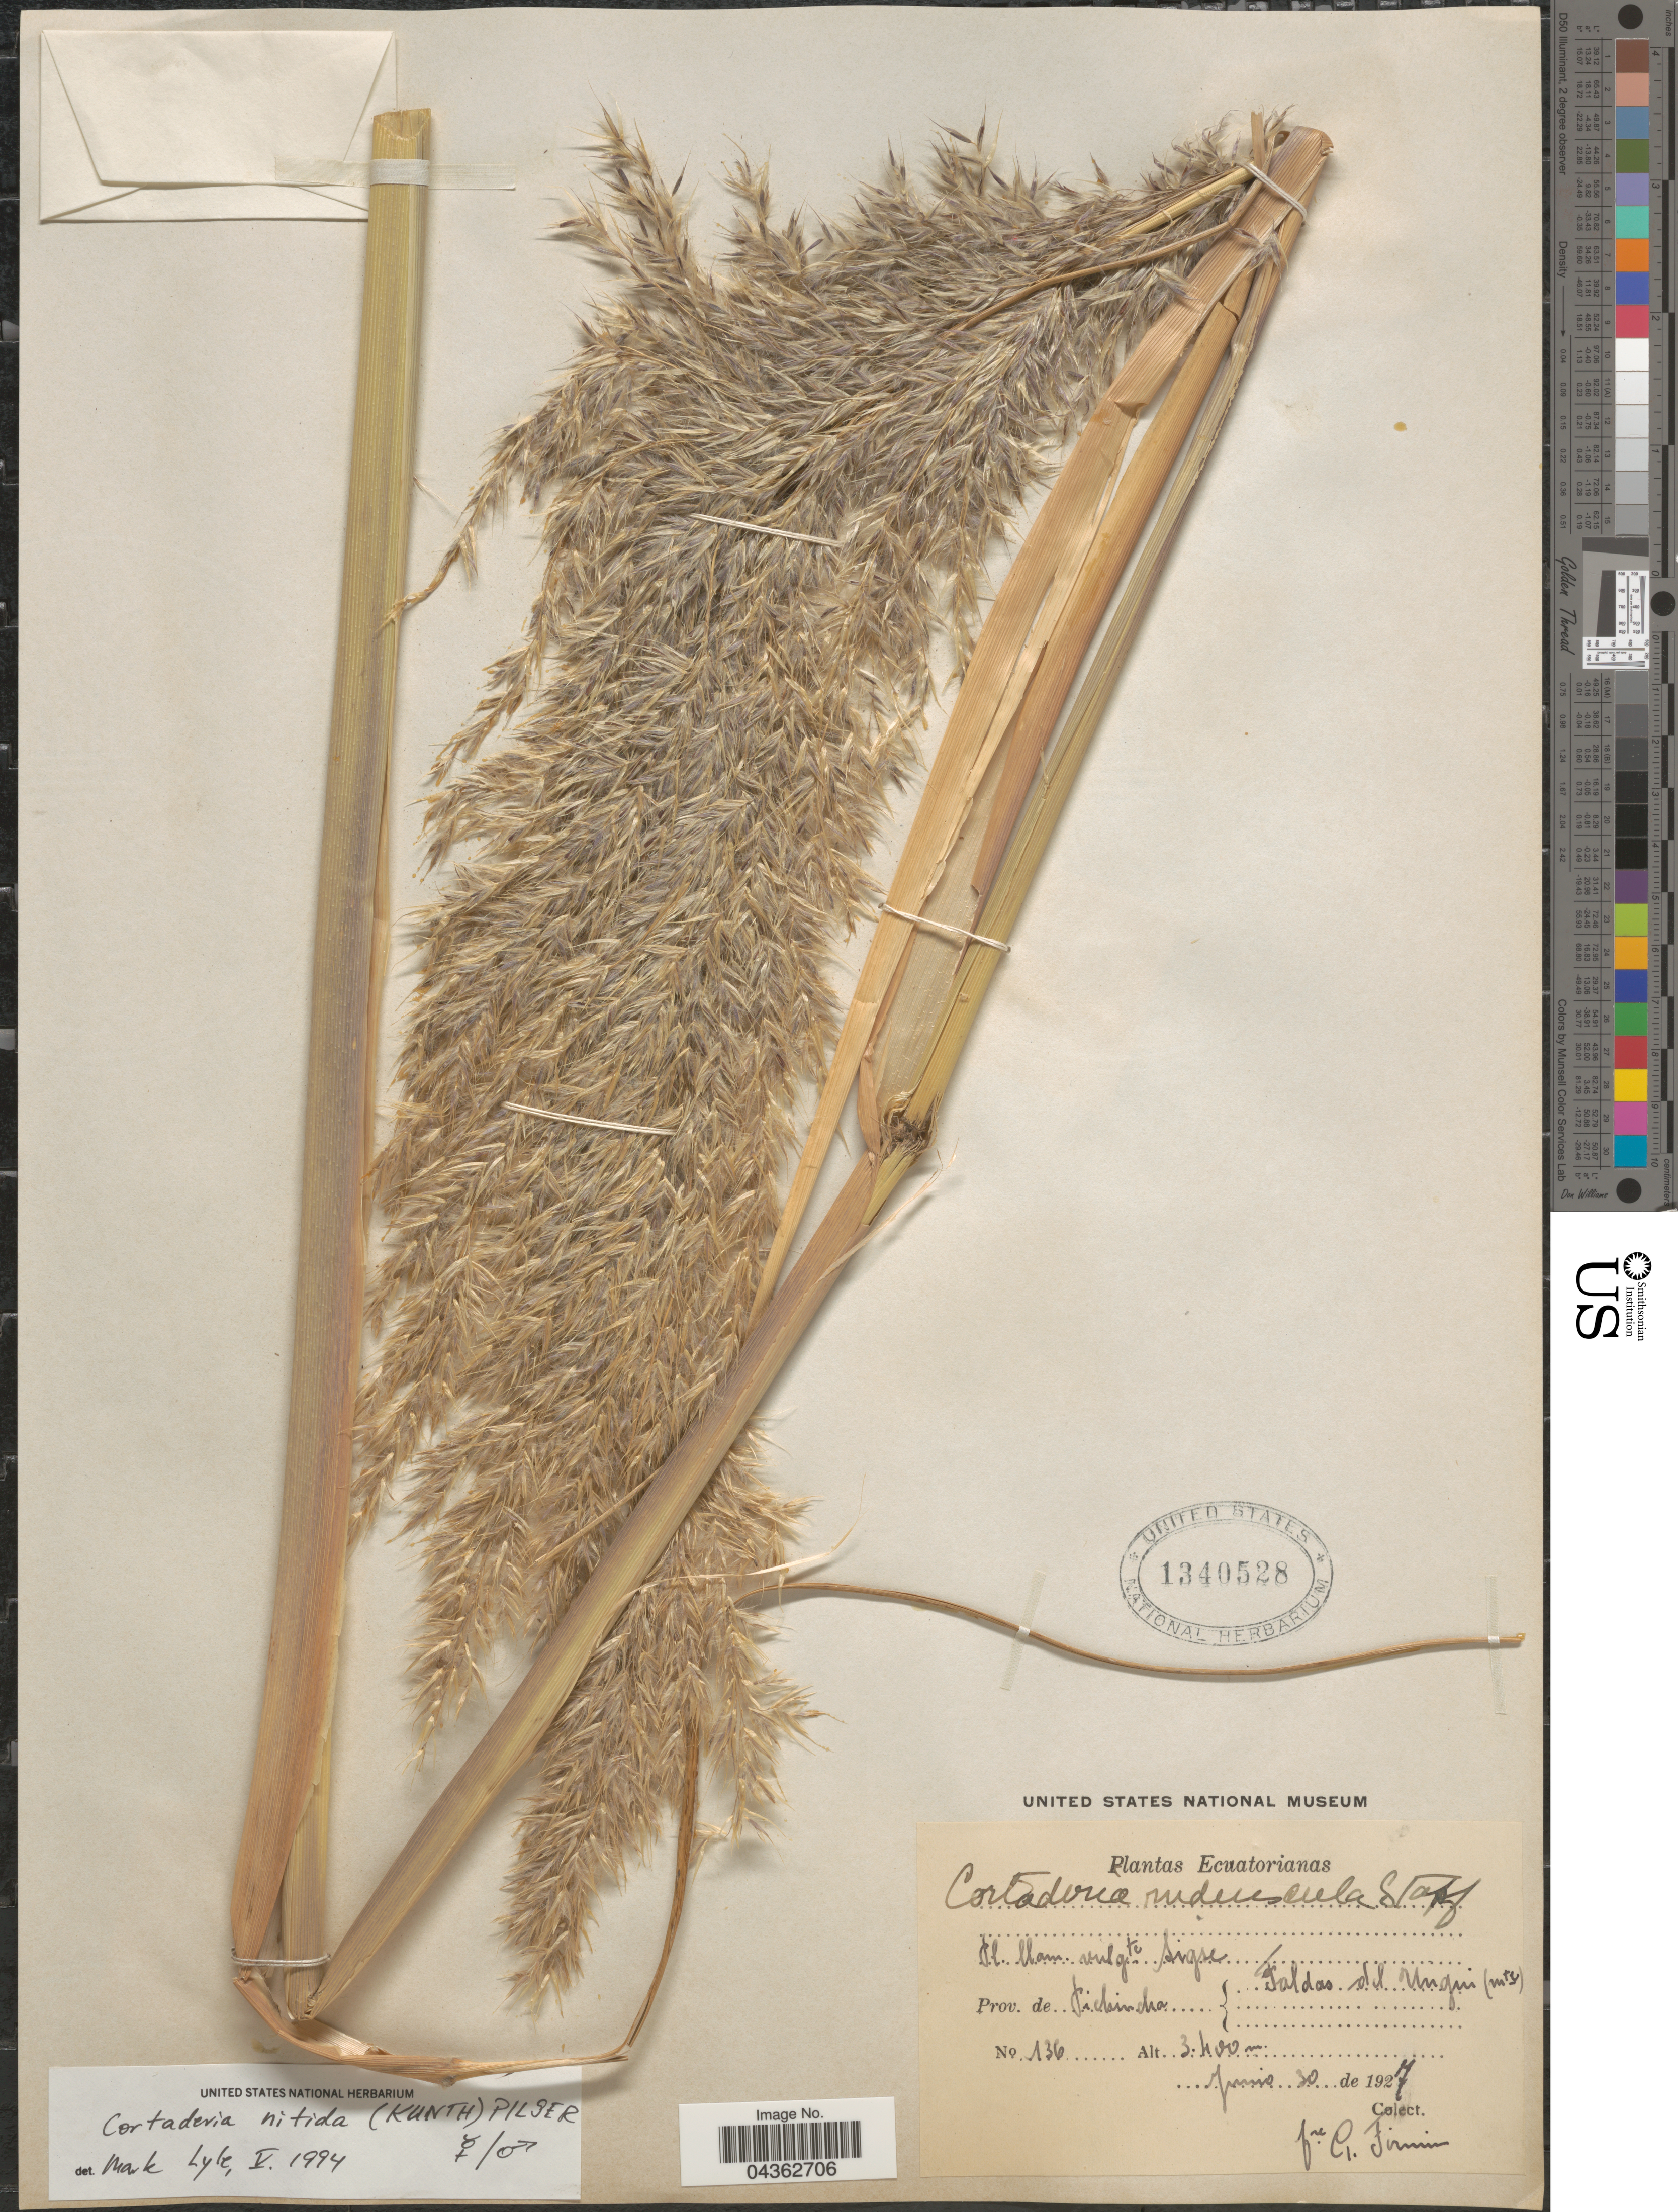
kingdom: Plantae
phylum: Tracheophyta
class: Liliopsida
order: Poales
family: Poaceae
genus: Cortaderia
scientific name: Cortaderia nitida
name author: (Kunth) Pilg.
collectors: F. Firmin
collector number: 136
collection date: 1927-06-30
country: Ecuador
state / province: Pichincha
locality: Faldas del Ungui (mts).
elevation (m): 3400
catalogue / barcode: US 1340528